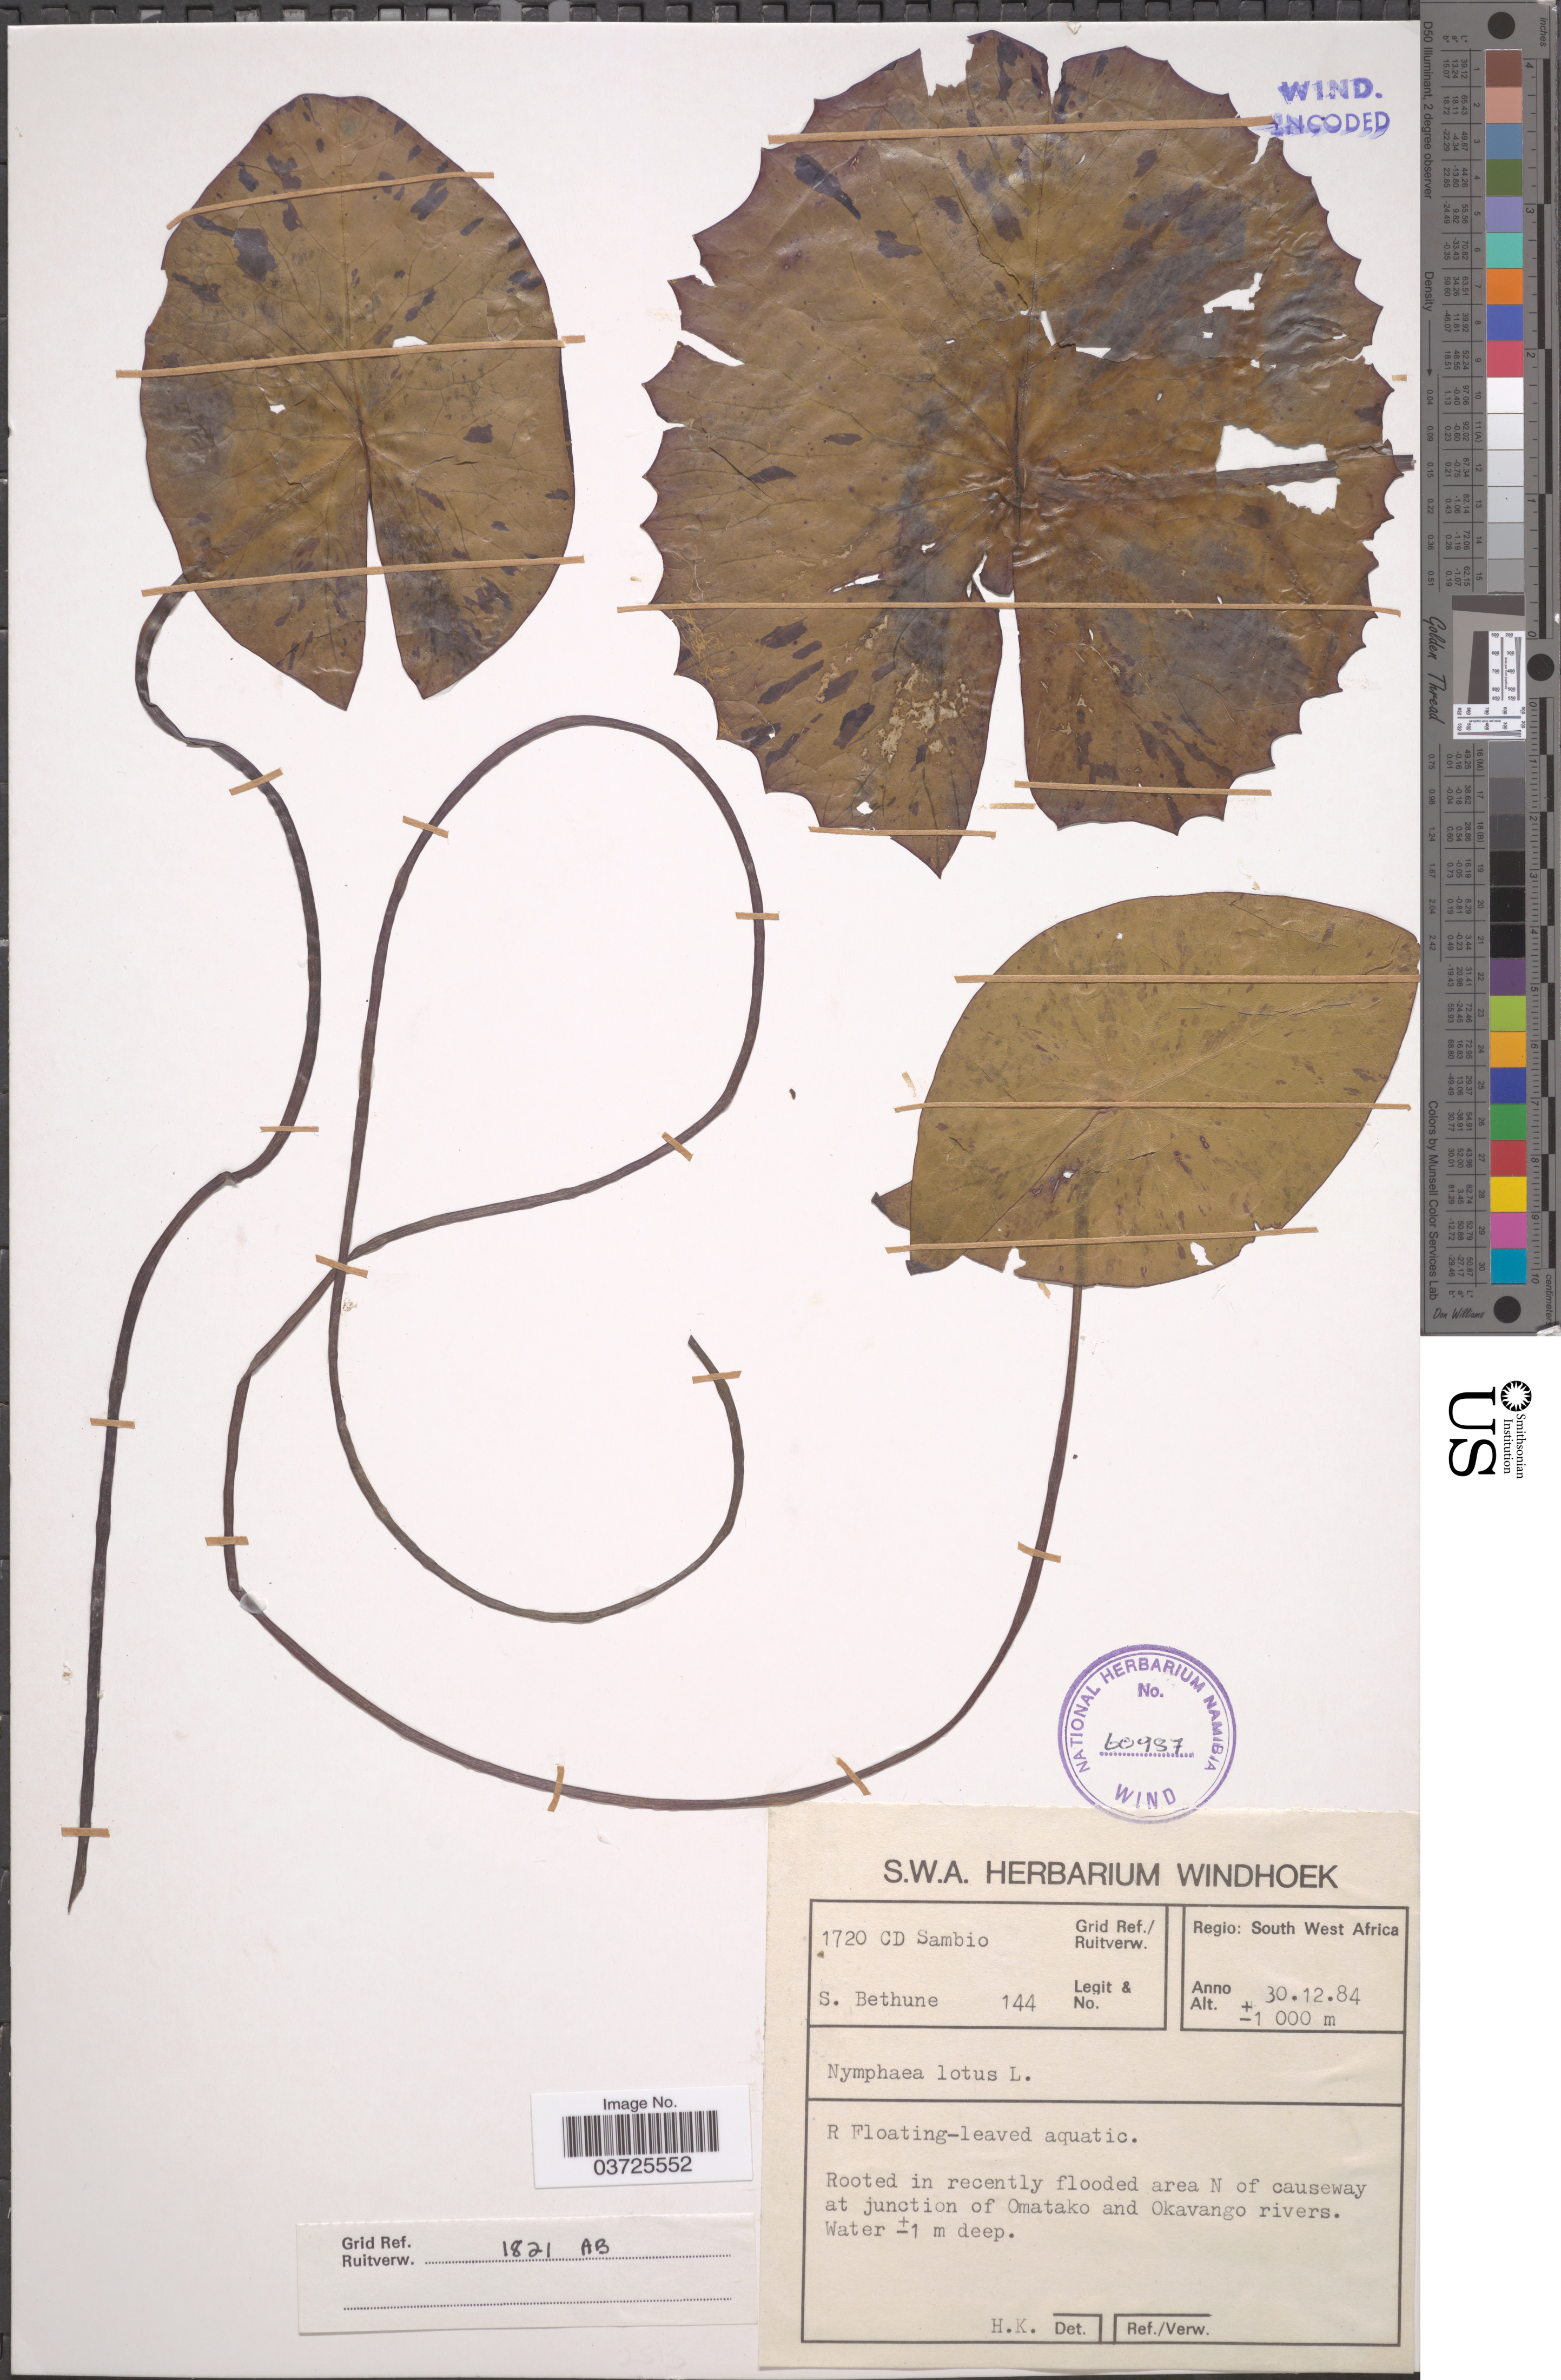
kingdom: Plantae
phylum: Tracheophyta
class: Magnoliopsida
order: Nymphaeales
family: Nymphaeaceae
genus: Nymphaea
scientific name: Nymphaea lotus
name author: L.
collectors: S. Bethune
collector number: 144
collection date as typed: Transcribed d/m/y: 30/12/84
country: Namibia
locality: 1720 CD Sambio Grid Ref./Ruitverw. Regio: South West Africa. R Floating-leaved aquatic.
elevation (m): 1000